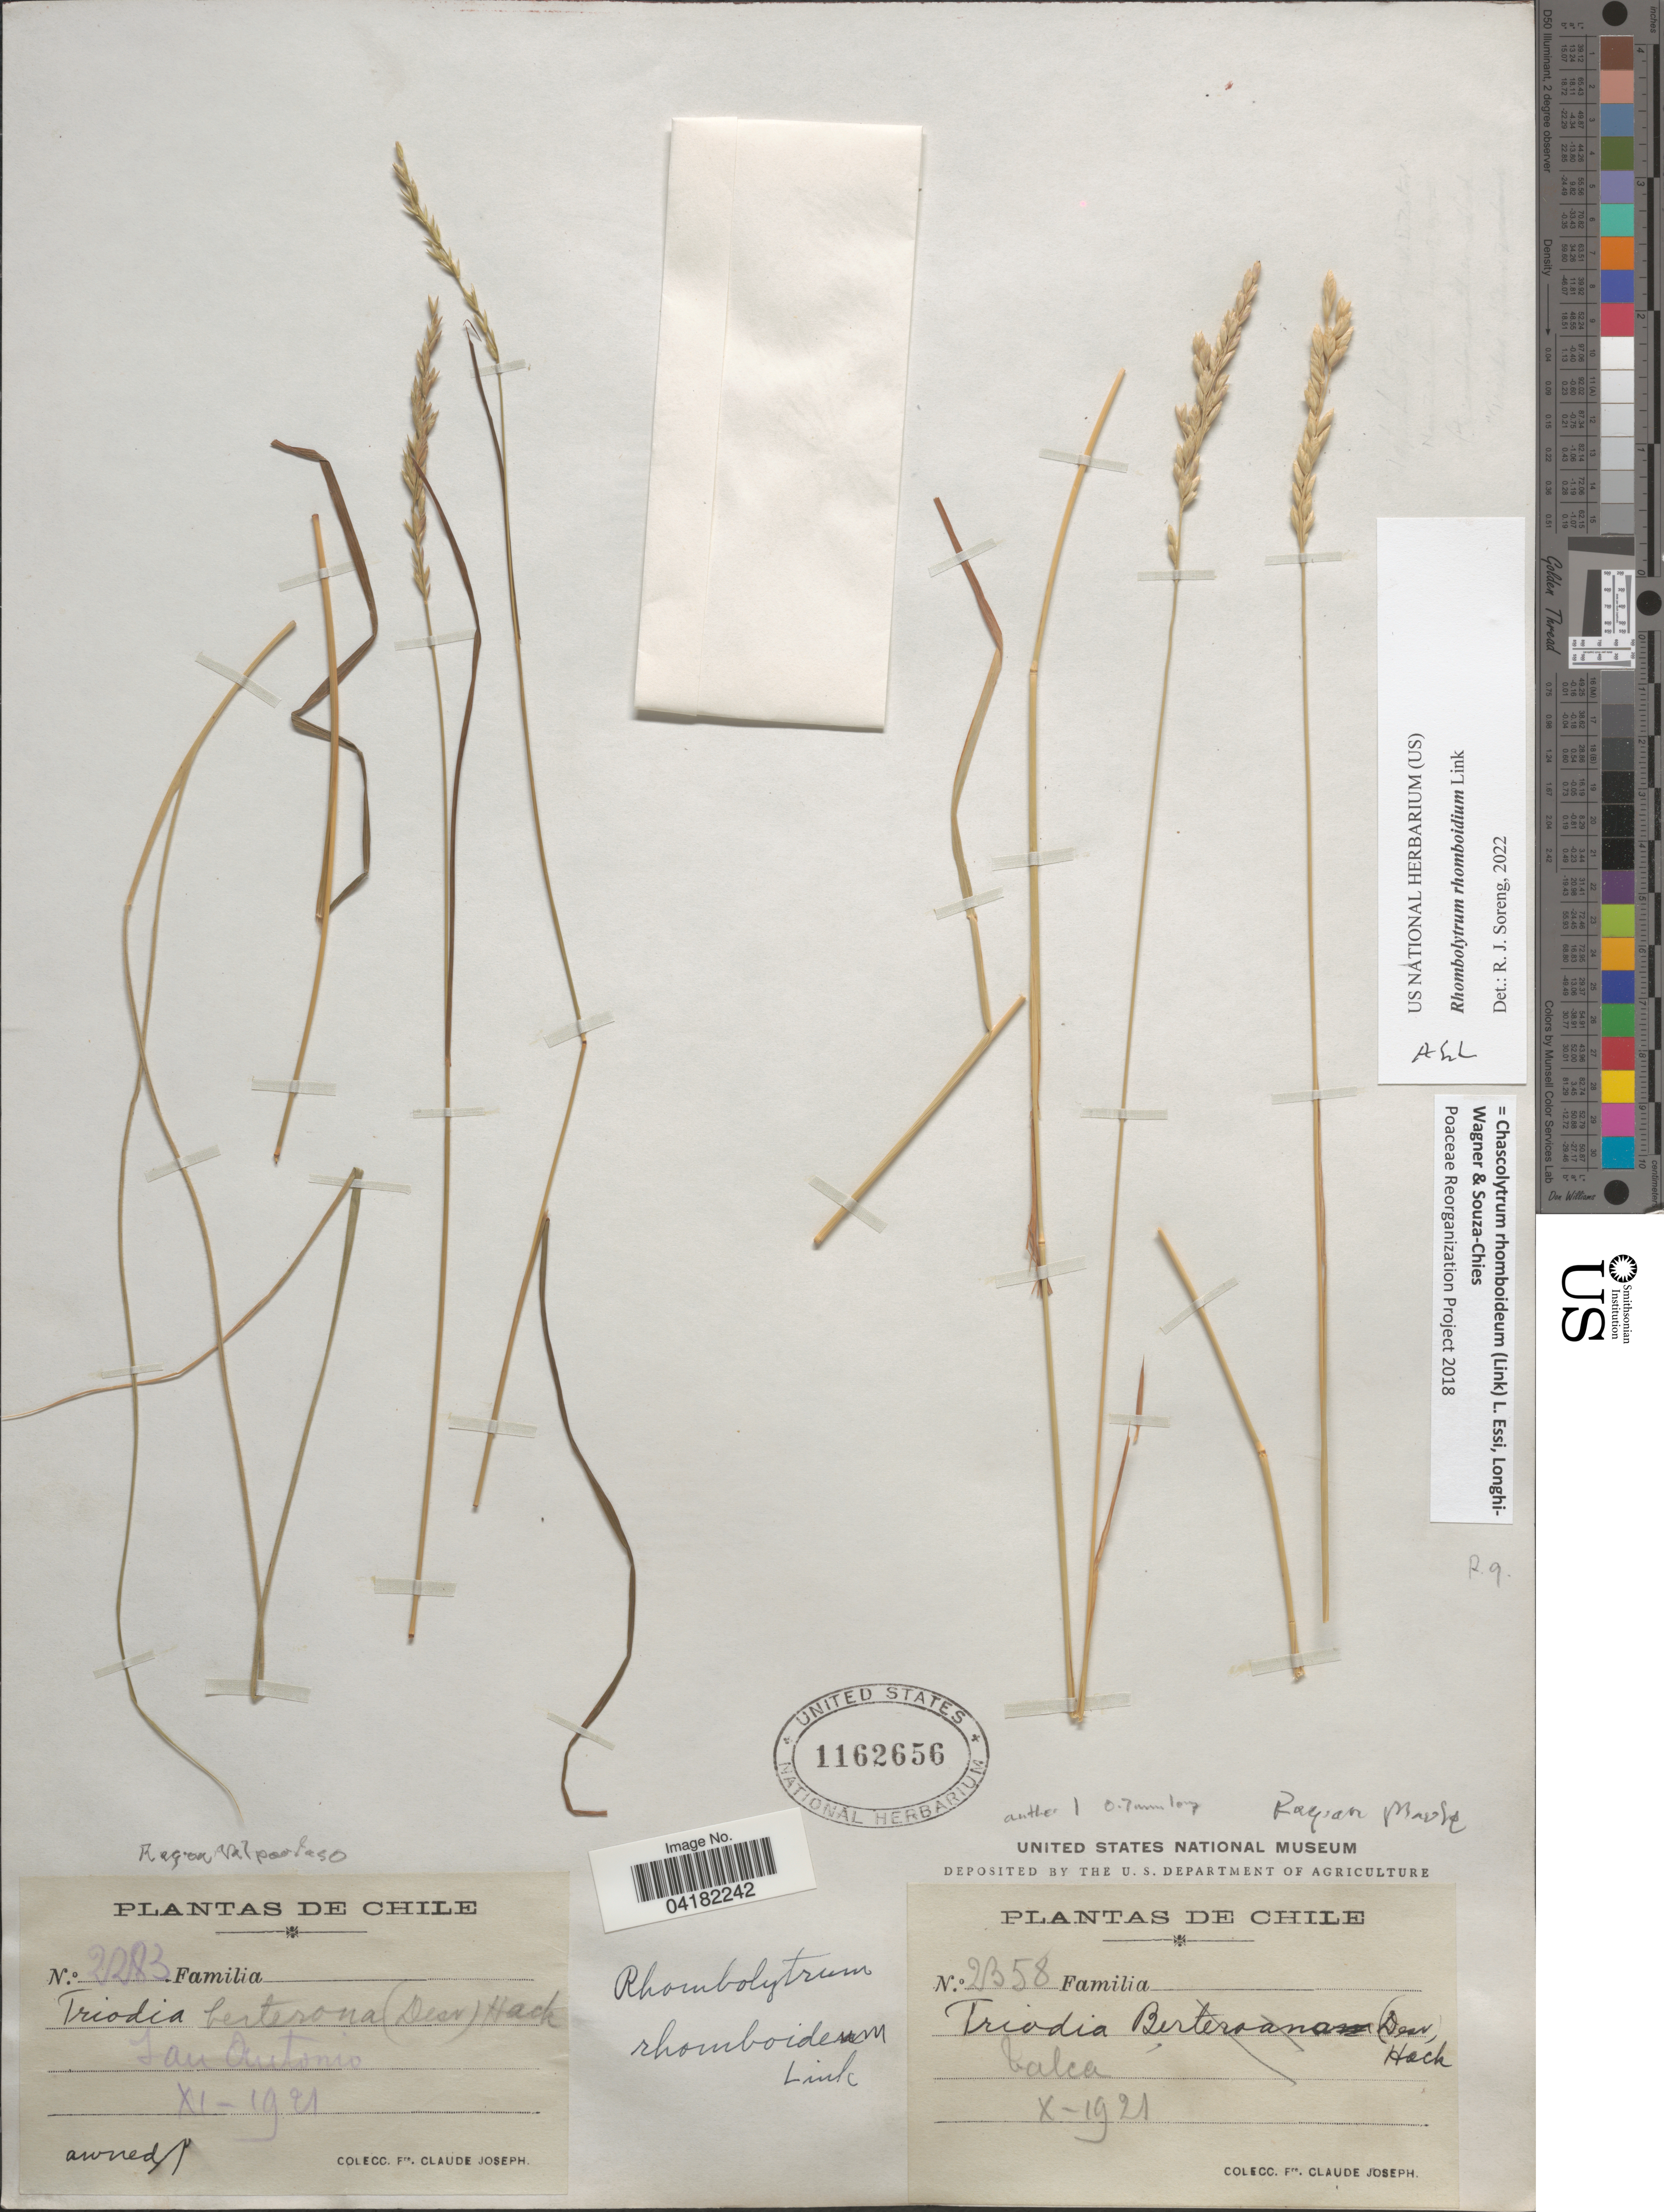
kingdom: Plantae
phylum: Tracheophyta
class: Liliopsida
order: Poales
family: Poaceae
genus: Rhombolytrum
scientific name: Rhombolytrum rhomboideum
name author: Link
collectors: Bro. Claude-Joseph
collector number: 2358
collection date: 1921-10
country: Chile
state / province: Valparaíso (V)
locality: San Antonio. Talca.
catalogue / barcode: US 1162656